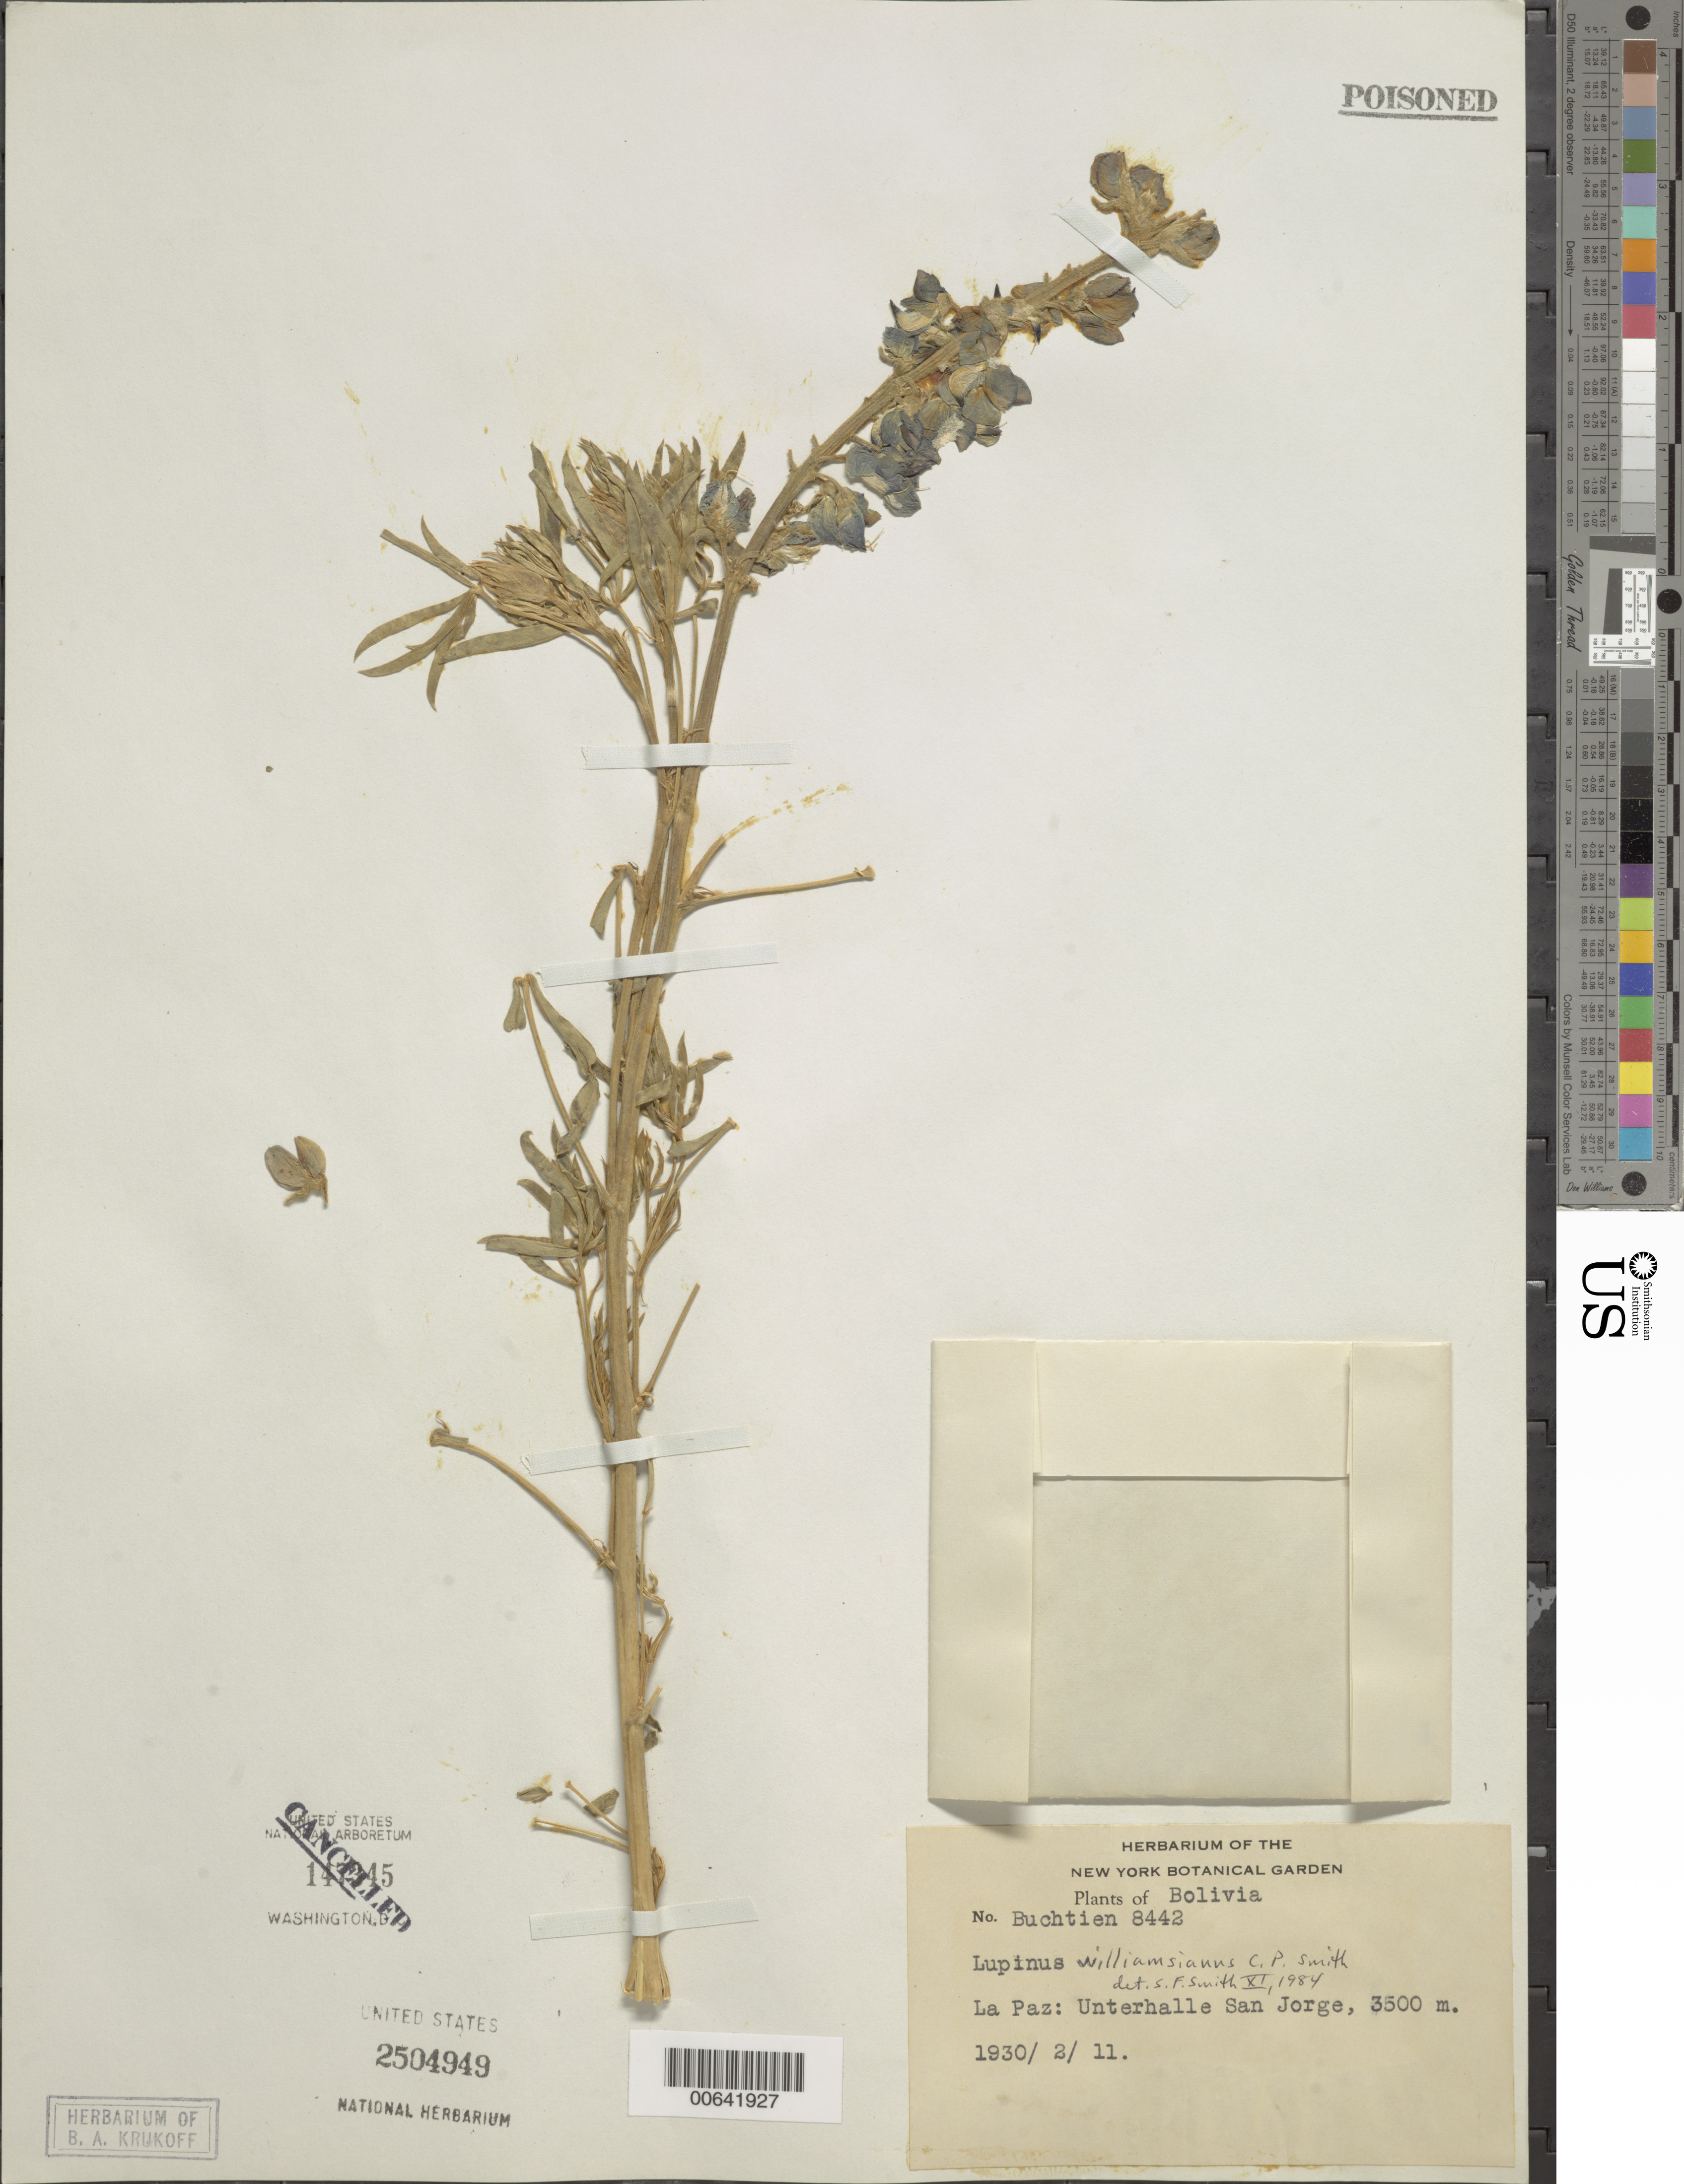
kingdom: Plantae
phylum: Tracheophyta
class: Magnoliopsida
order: Fabales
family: Fabaceae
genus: Lupinus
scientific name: Lupinus williamsianus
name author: C.P. Sm.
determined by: Smith, Stephen F., (US), NMNH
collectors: O. Buchtien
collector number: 8442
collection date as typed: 02 Nov 1930 or 11 Feb 1930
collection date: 1930-02-11 or 1930-11-02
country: Bolivia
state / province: La Paz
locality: Unterhalle San Jorge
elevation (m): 3500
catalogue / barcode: US 2504949